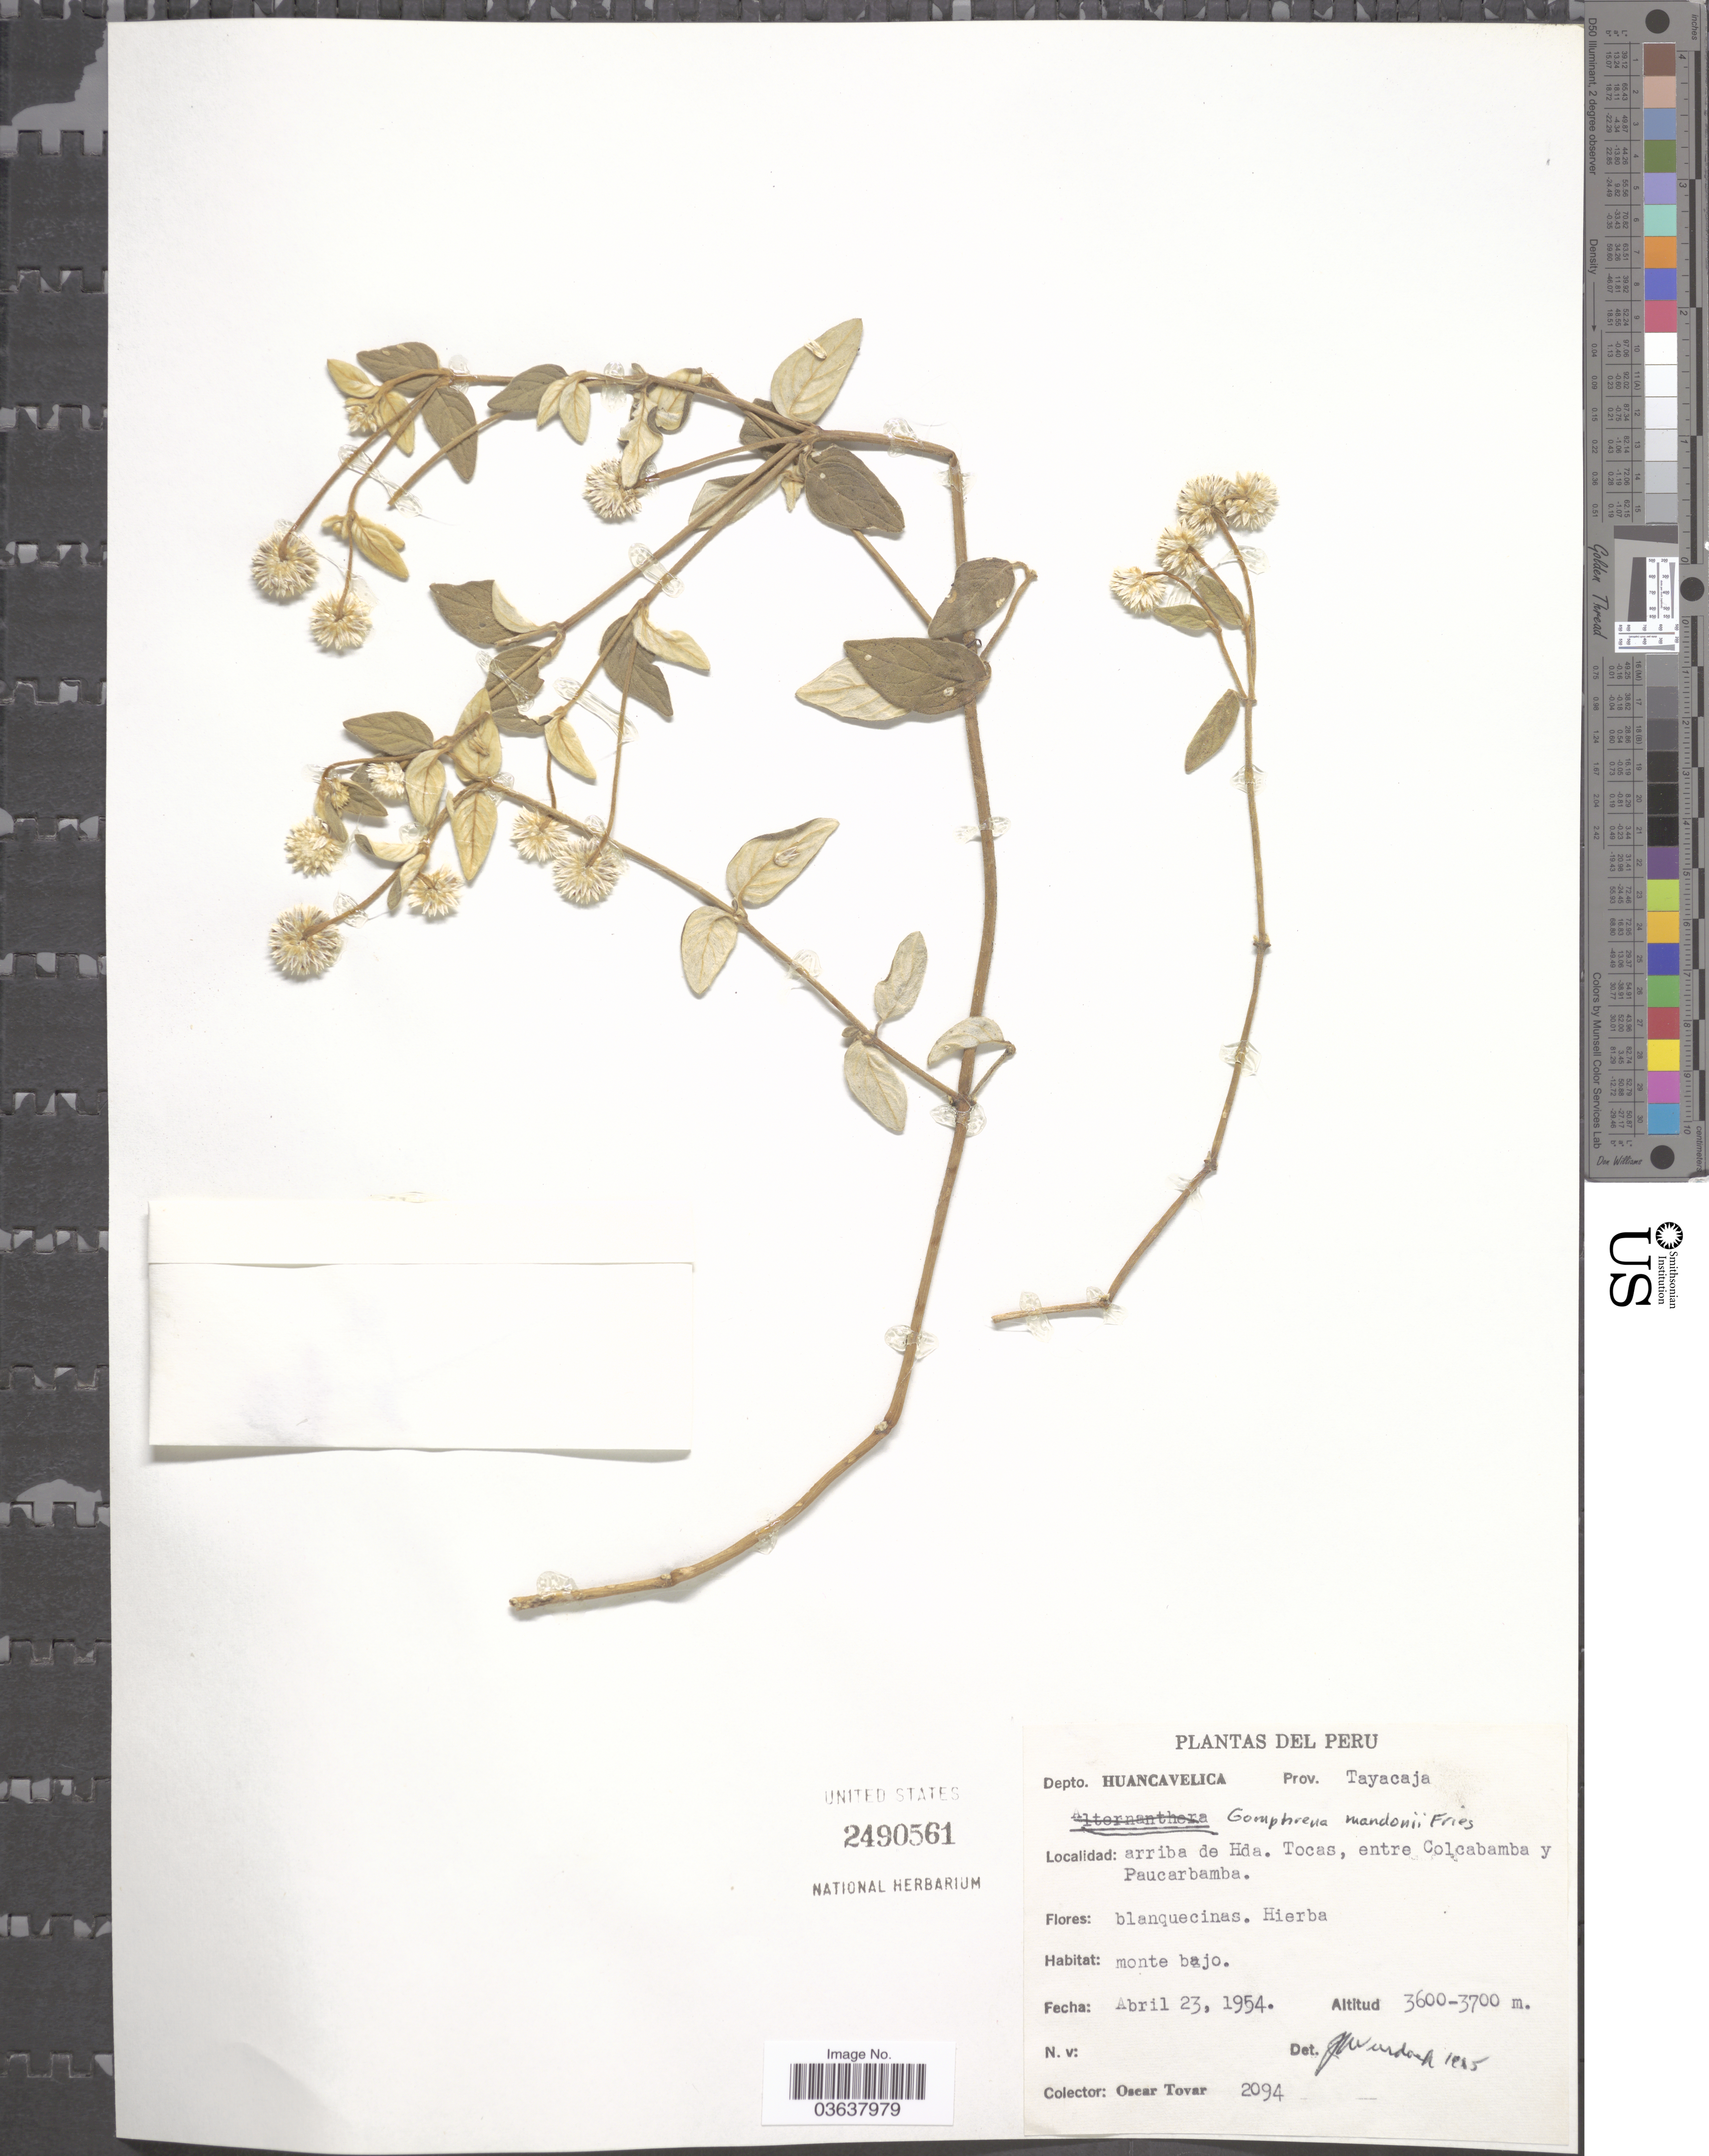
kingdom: Plantae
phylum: Tracheophyta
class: Magnoliopsida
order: Caryophyllales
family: Amaranthaceae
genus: Gomphrena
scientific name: Gomphrena mandonii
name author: R.E. Fr.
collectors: Ó. Tovar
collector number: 2094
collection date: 1954-04-23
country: Peru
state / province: Huancavelica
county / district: Tayacaja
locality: Depto. Huancavelica. Prov. Tayacaja. Arriba de Hda. Tocas, entre Colcabamba y Paucarbamba.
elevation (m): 3600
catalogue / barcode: US 2490561